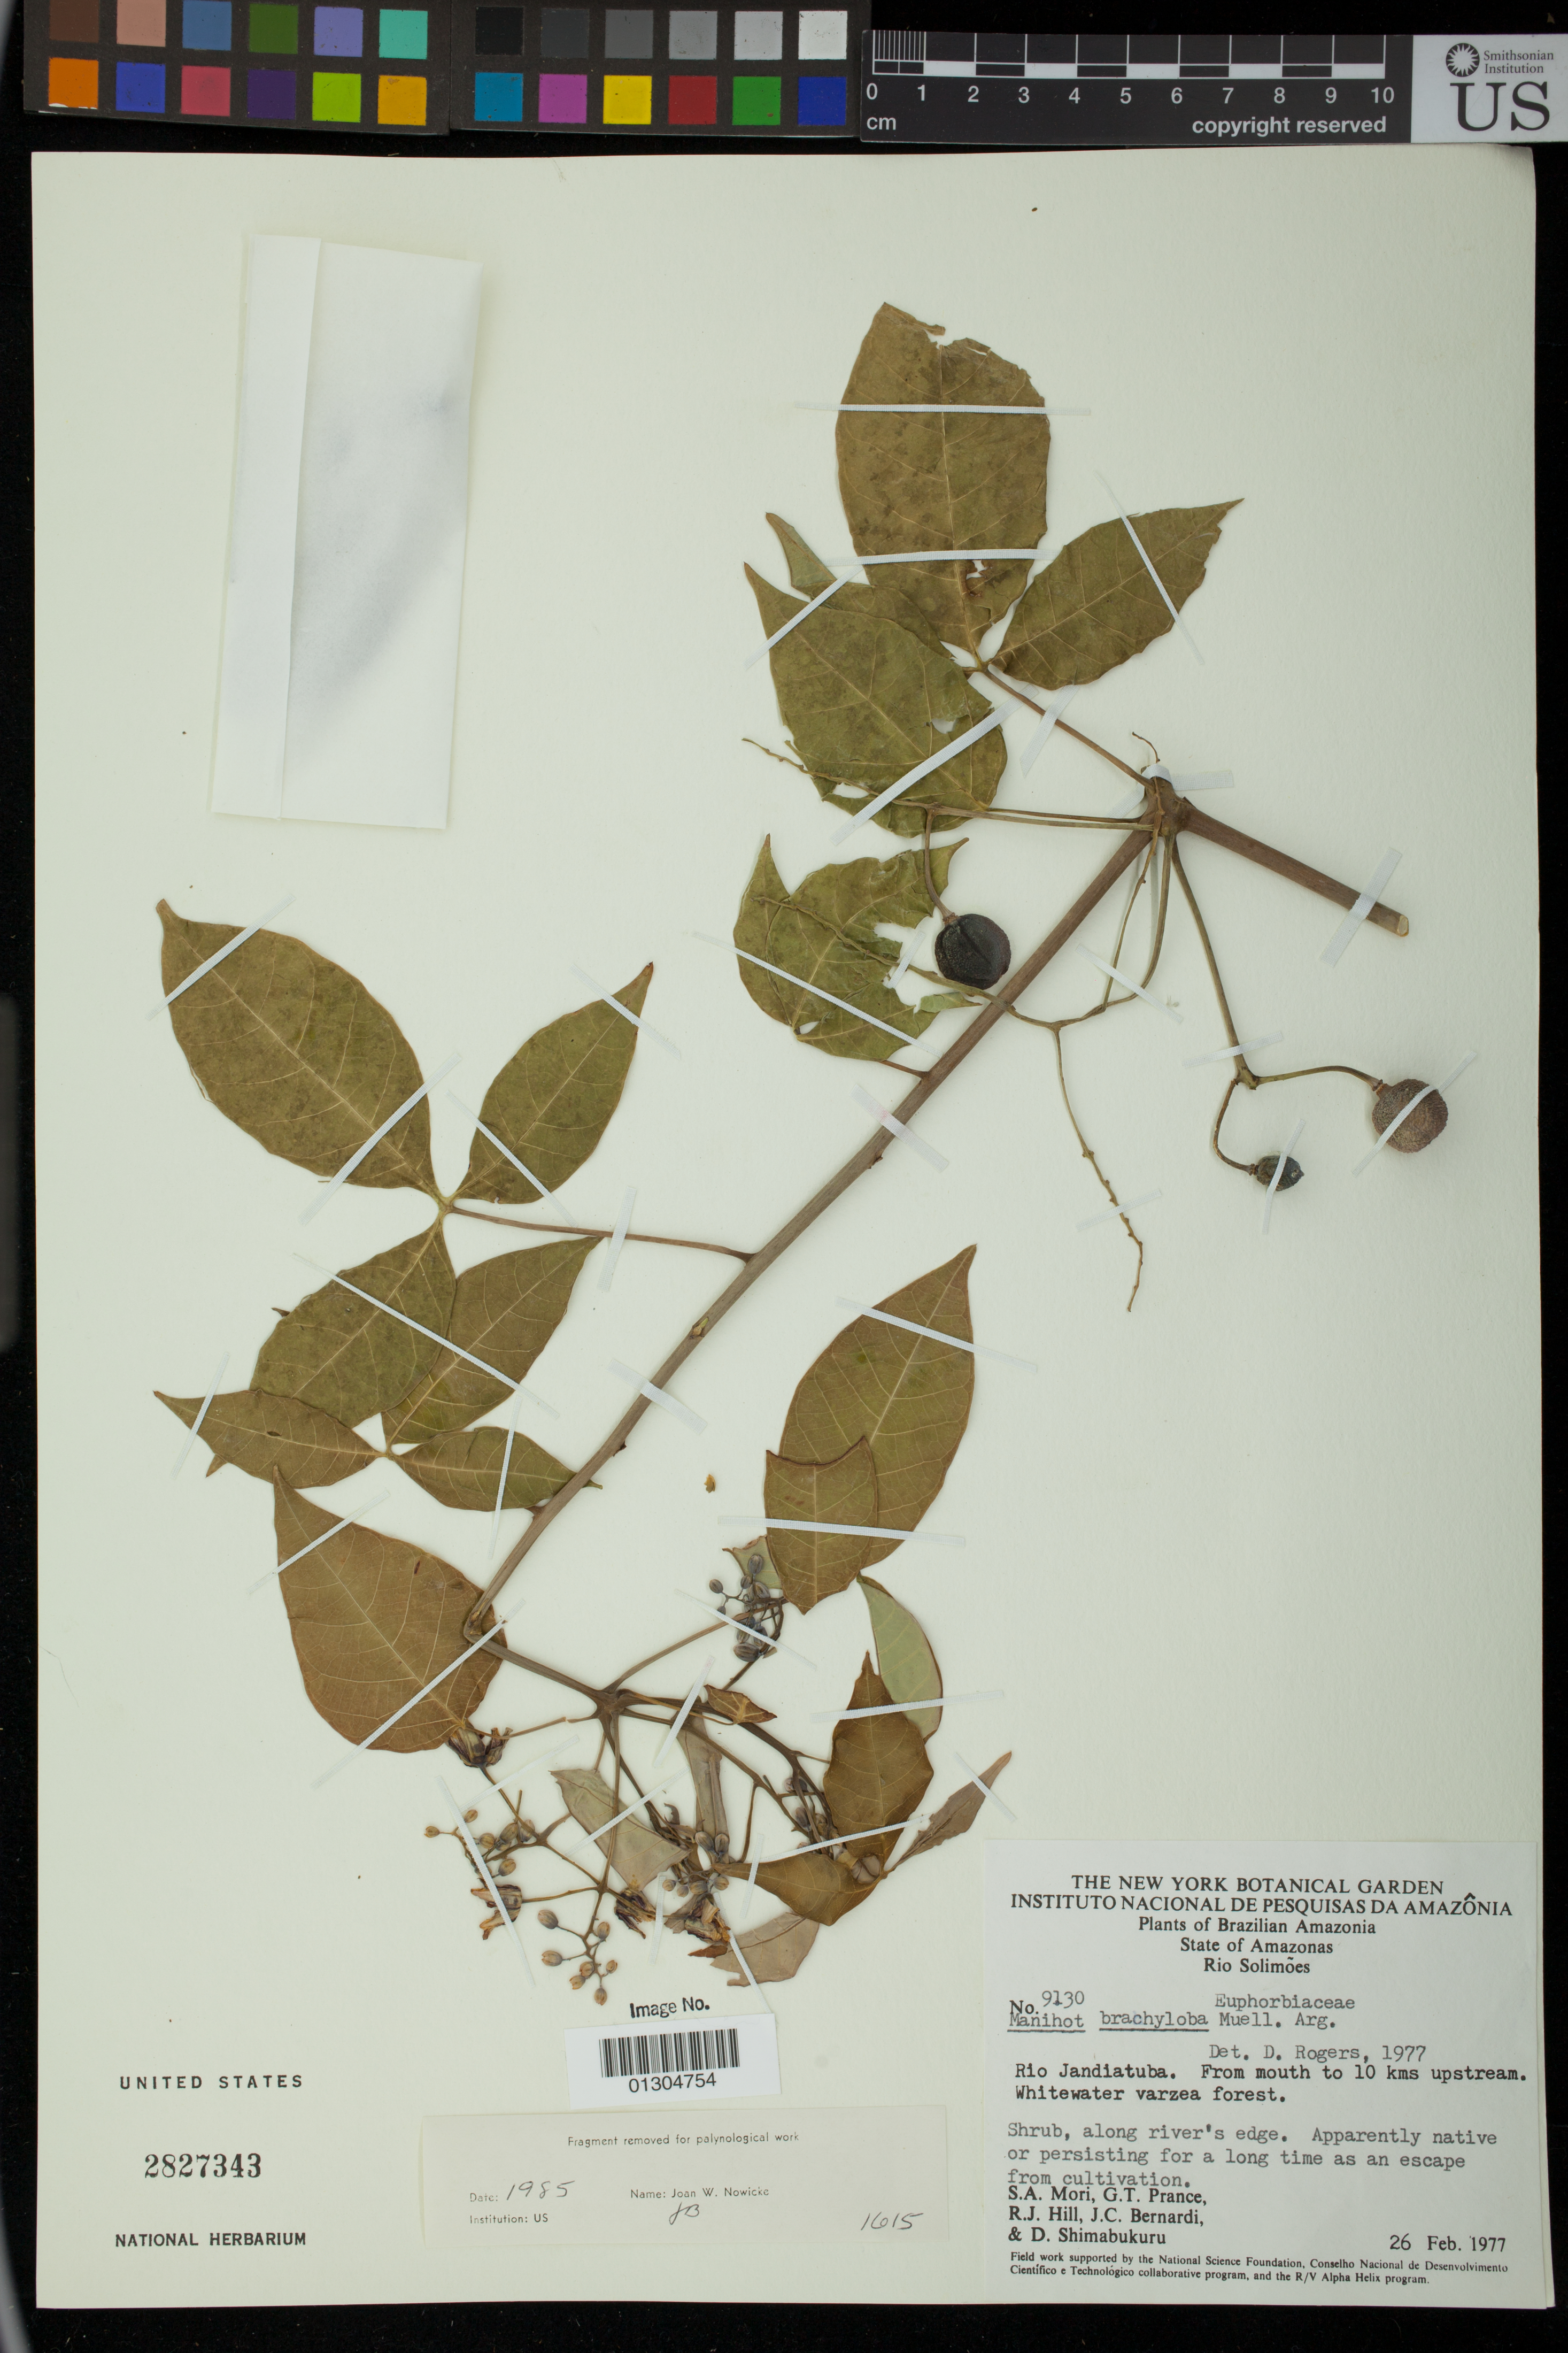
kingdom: Plantae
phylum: Tracheophyta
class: Magnoliopsida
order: Malpighiales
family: Euphorbiaceae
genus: Manihot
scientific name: Manihot brachyloba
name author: Müll. Arg.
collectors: S. Mori, G. T. Prance, R. J. Hill, J. C. Bernardi & D. Shimabukuru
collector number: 9130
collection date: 1977-02-26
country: Brazil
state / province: Amazonas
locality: Rio Jandiatuba. From mouth to 10 kms upstream.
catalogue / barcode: US 2827343